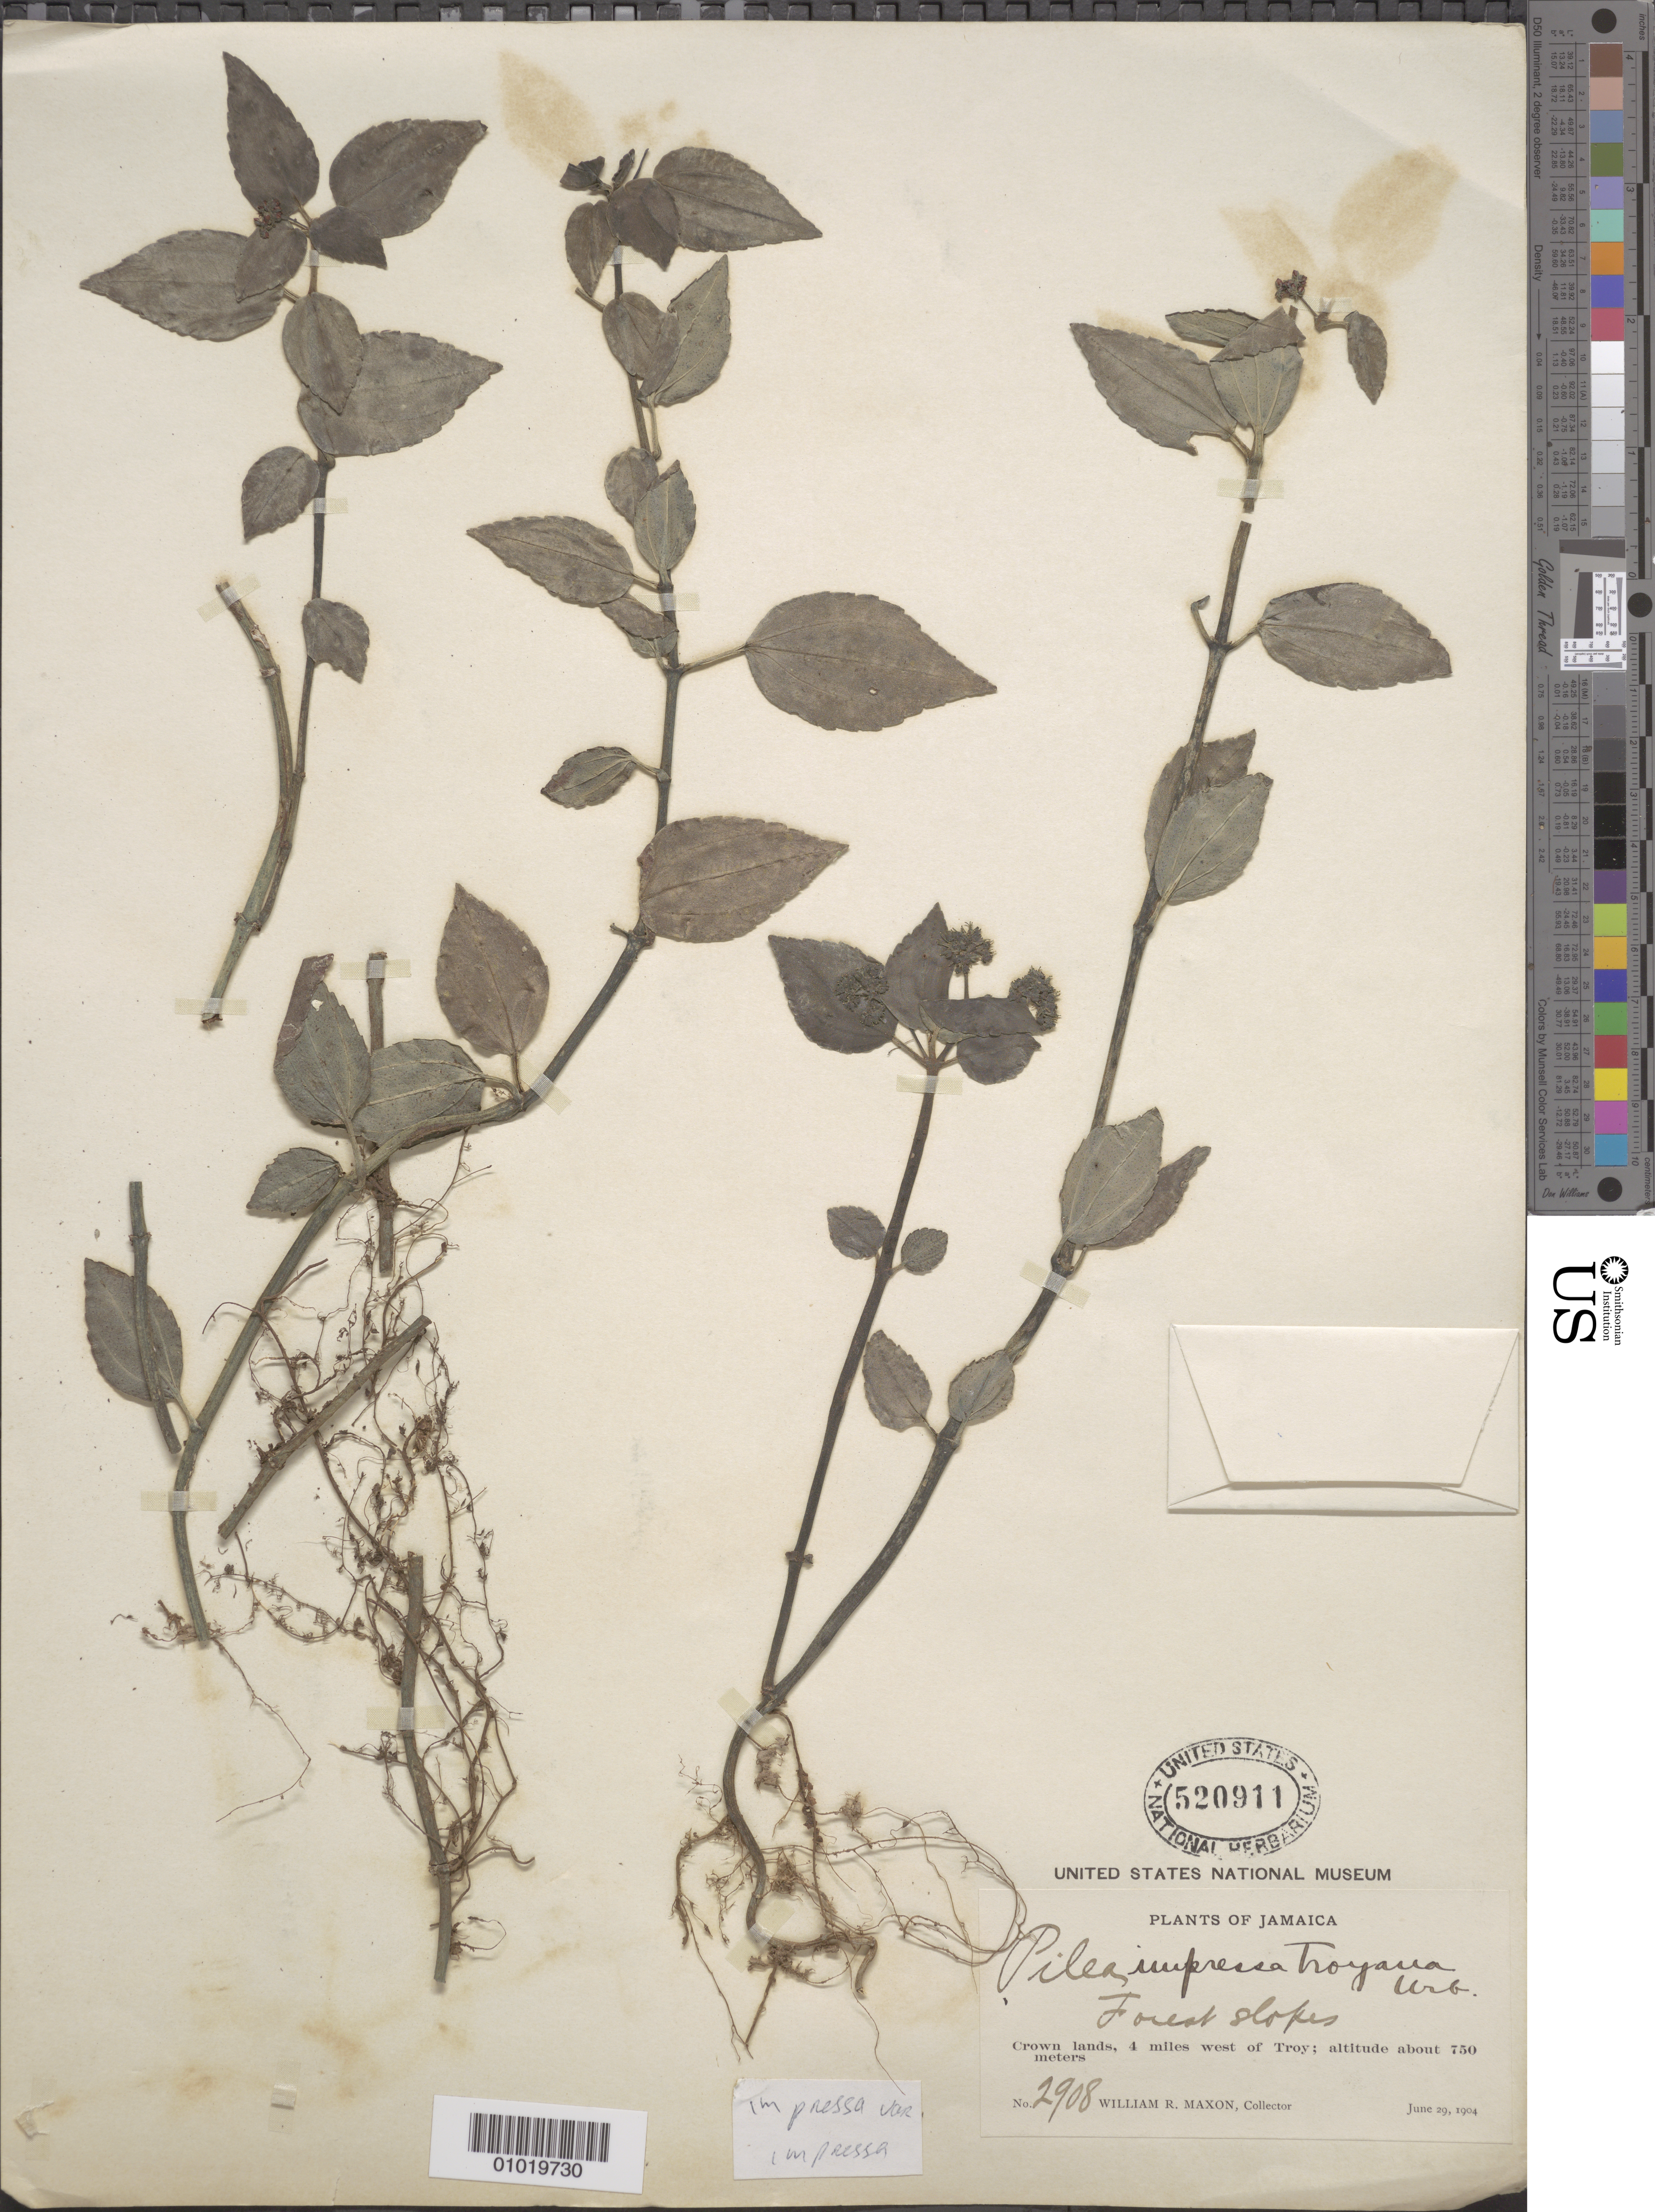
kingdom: Plantae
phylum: Tracheophyta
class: Magnoliopsida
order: Rosales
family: Urticaceae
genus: Pilea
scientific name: Pilea impressa var. impressa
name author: Urb.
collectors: W. R. Maxon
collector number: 2908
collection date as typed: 29 Jun 1904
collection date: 1904-06-29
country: Jamaica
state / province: Trelawny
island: Jamaica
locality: Crown lands, 4mi W of Troy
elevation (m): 750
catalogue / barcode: US 520911